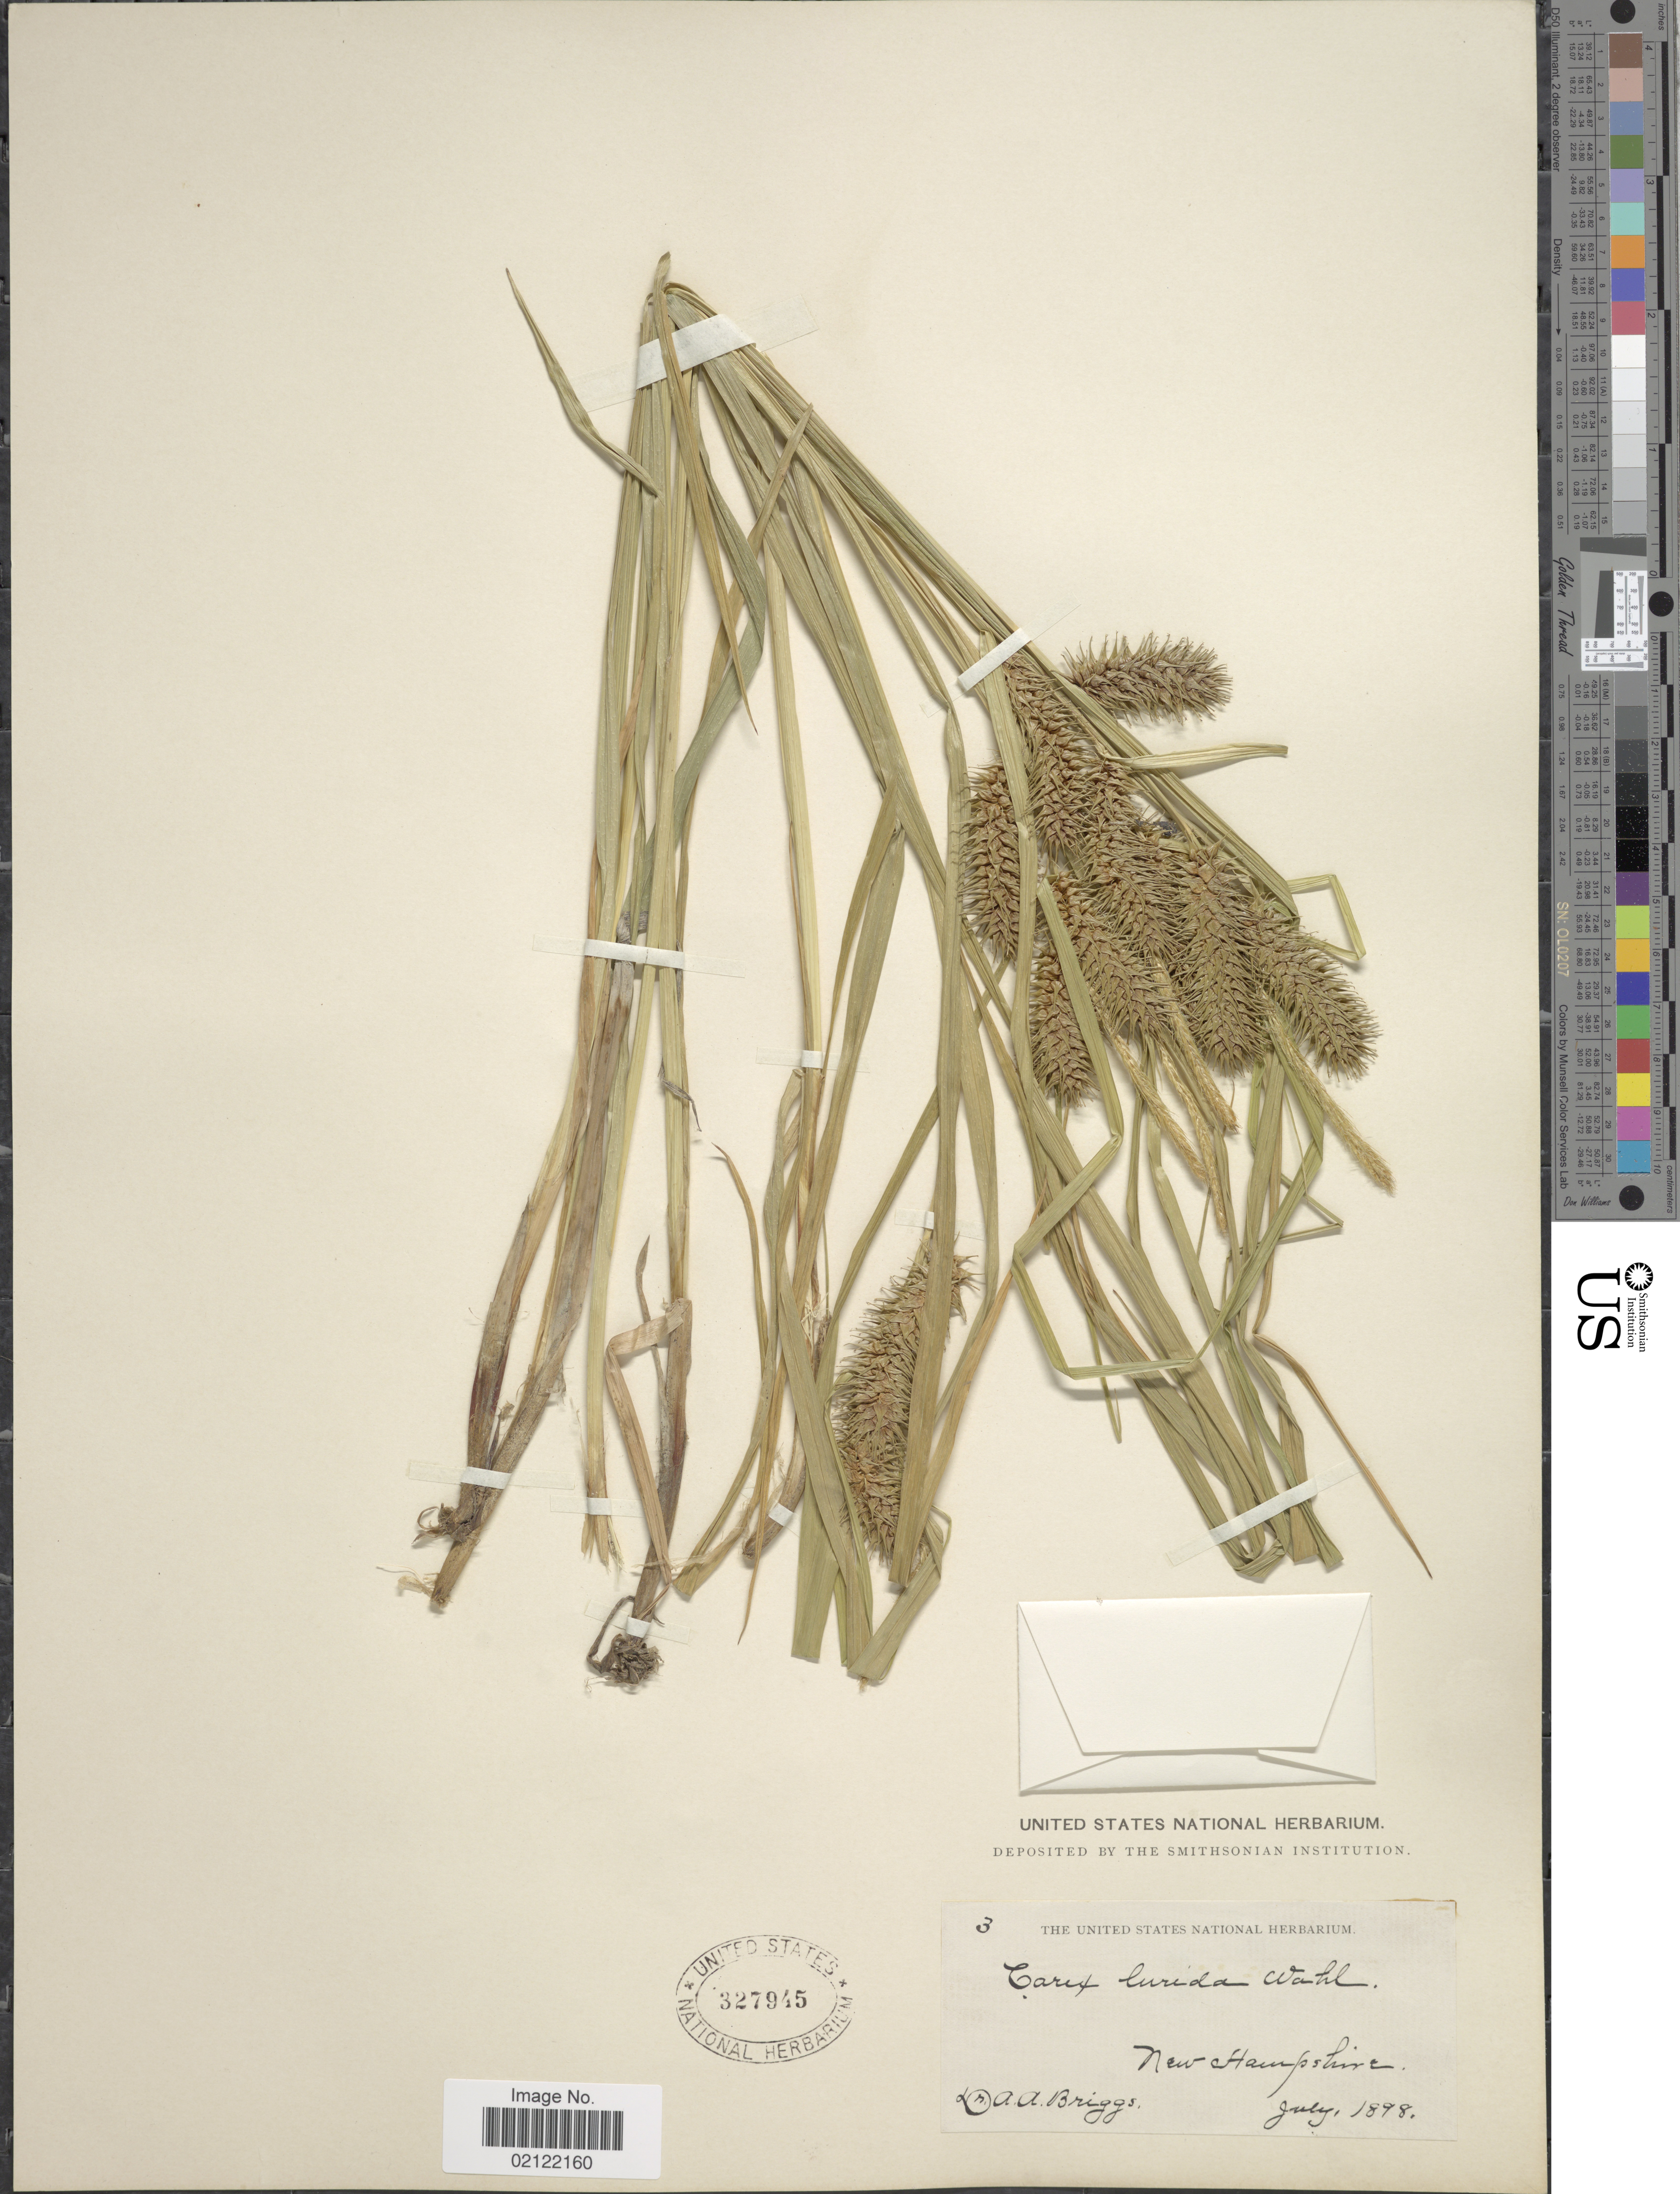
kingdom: Plantae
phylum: Tracheophyta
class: Liliopsida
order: Poales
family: Cyperaceae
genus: Carex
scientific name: Carex lurida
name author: Wahlenb.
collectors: A. Briggs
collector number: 3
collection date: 1898-07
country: United States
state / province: New Hampshire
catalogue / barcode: US 327945